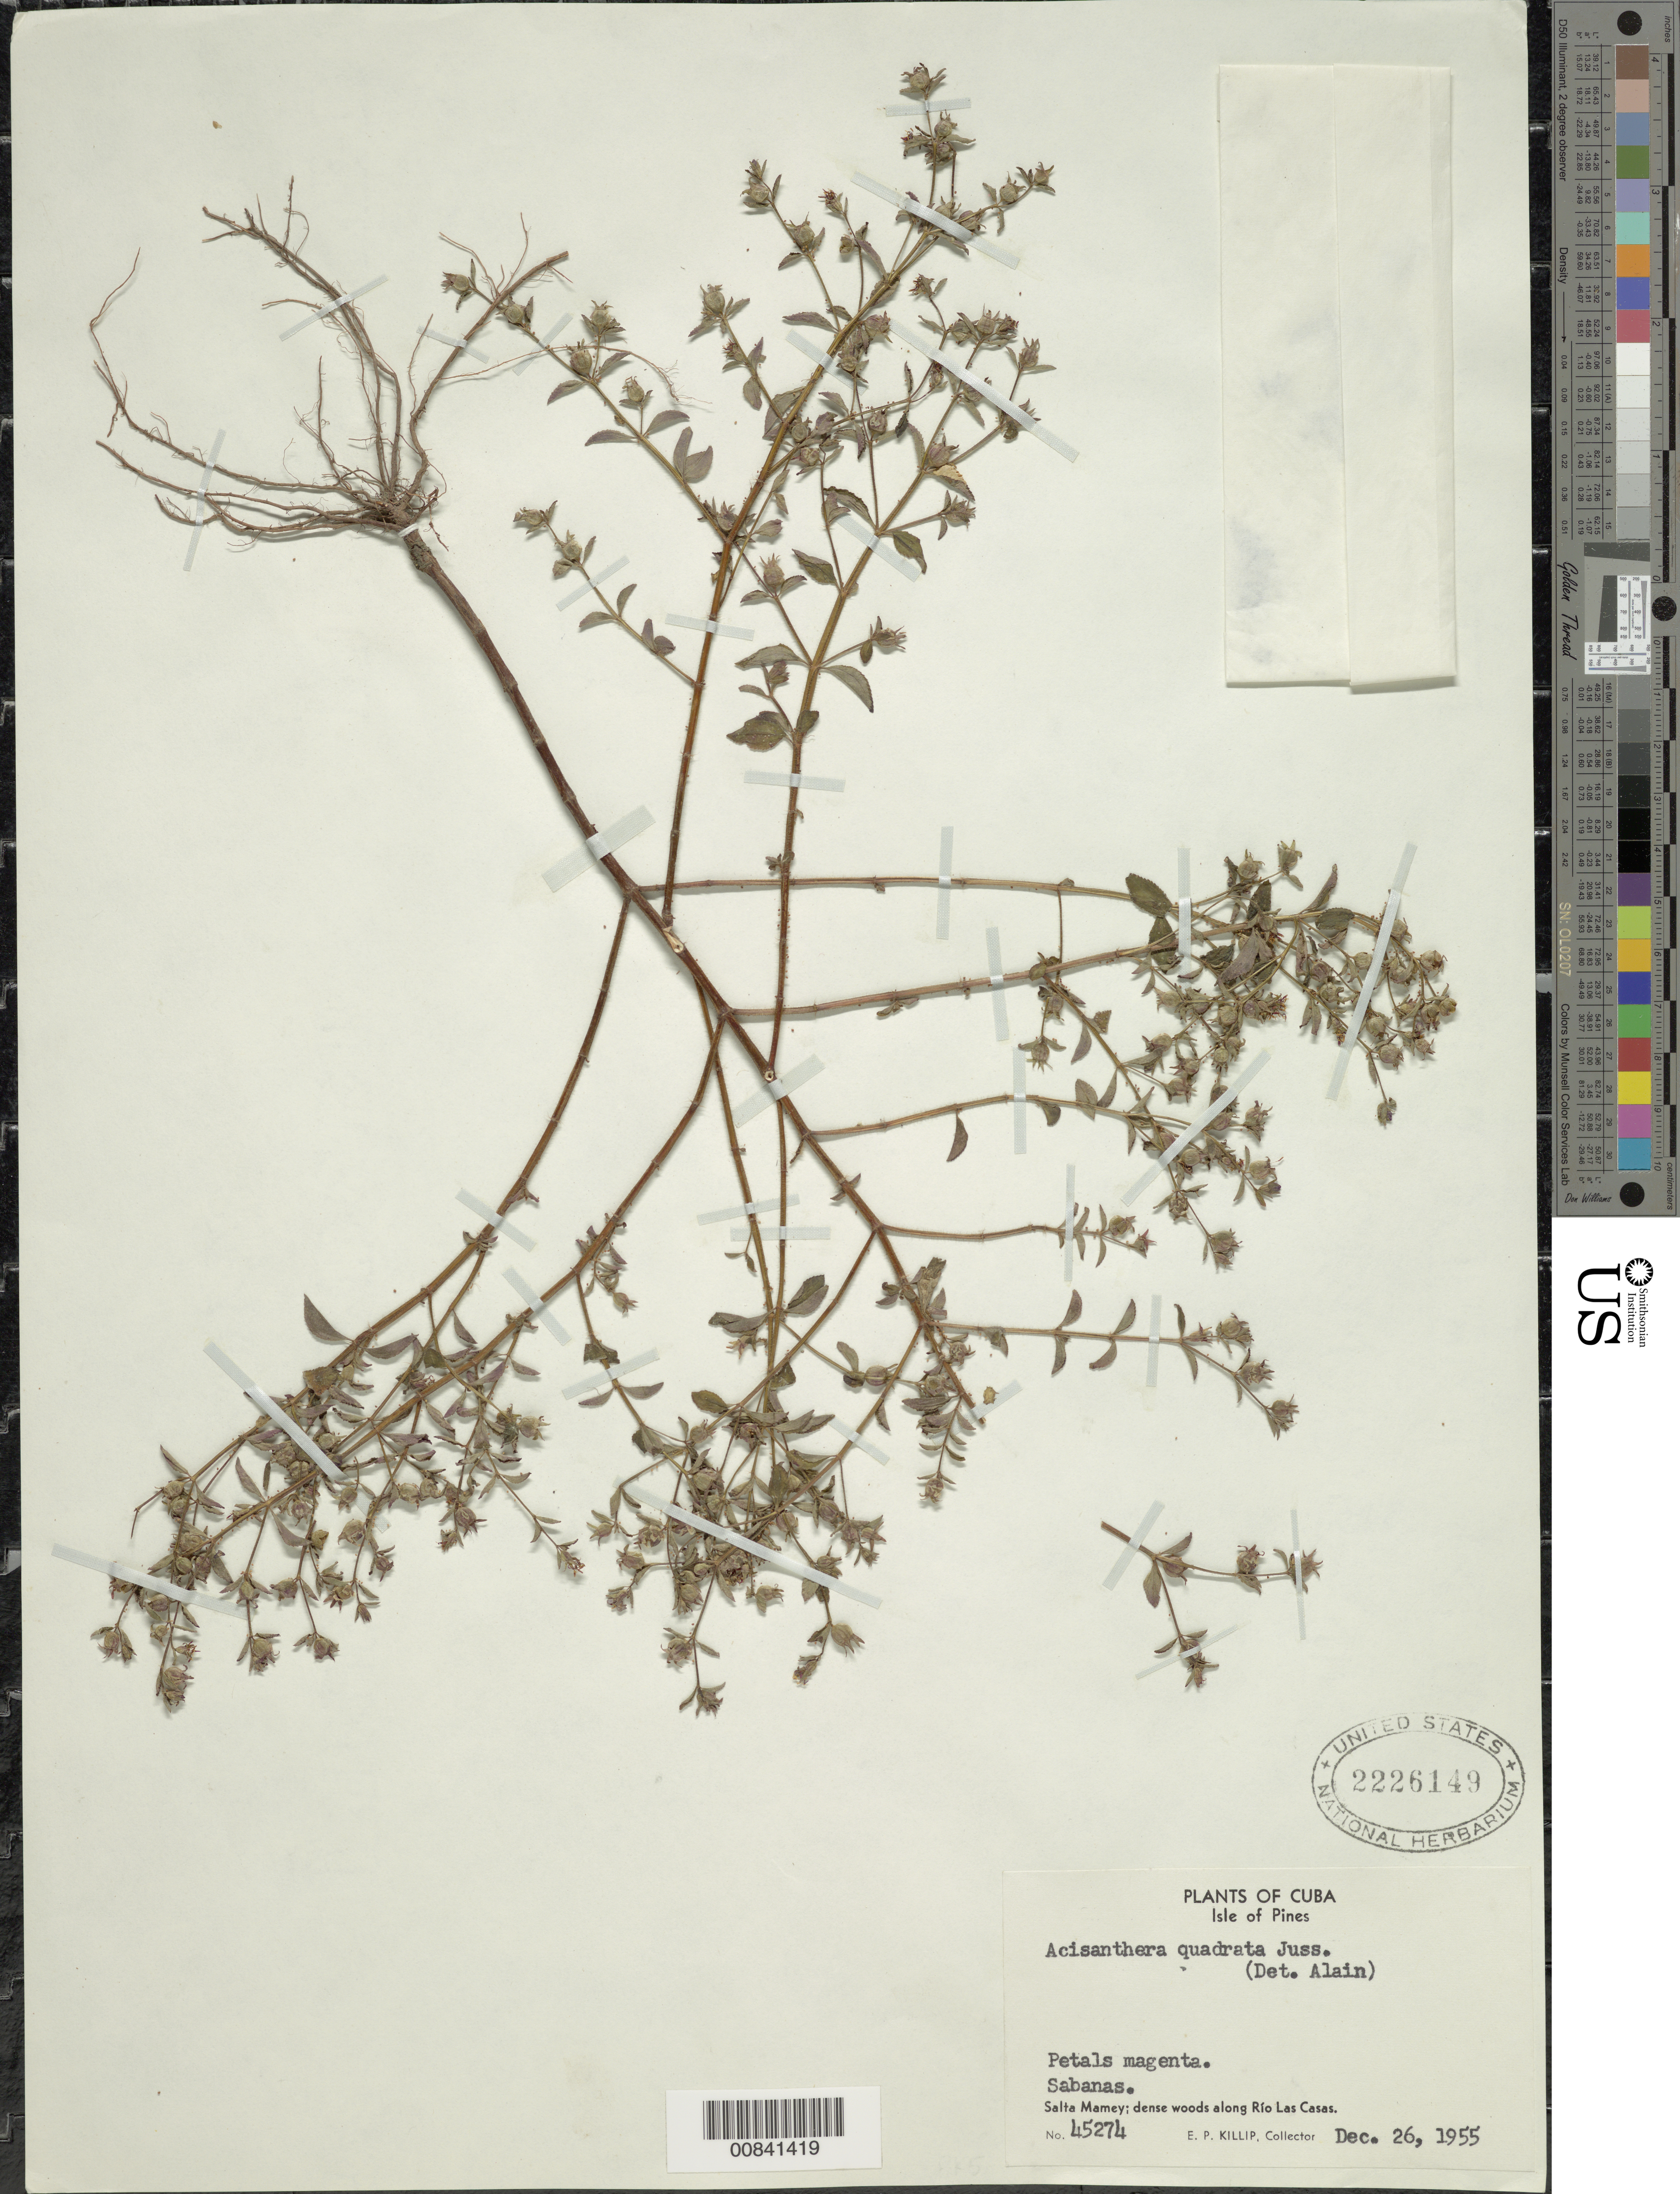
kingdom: Plantae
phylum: Tracheophyta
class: Magnoliopsida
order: Myrtales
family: Melastomataceae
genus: Acisanthera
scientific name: Acisanthera erecta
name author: Gleason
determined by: Nunes da Silva, Diego, (RB), Jardim Botanico do Rio de Janeiro - Herbario (BRAZIL)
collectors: E. P. Killip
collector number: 45274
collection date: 1955-12-26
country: Cuba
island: Isla de la Juventud [Isla de Pinos]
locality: Salta Mamey, along Río Las Casas.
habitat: Savannas.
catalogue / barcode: US 2226149